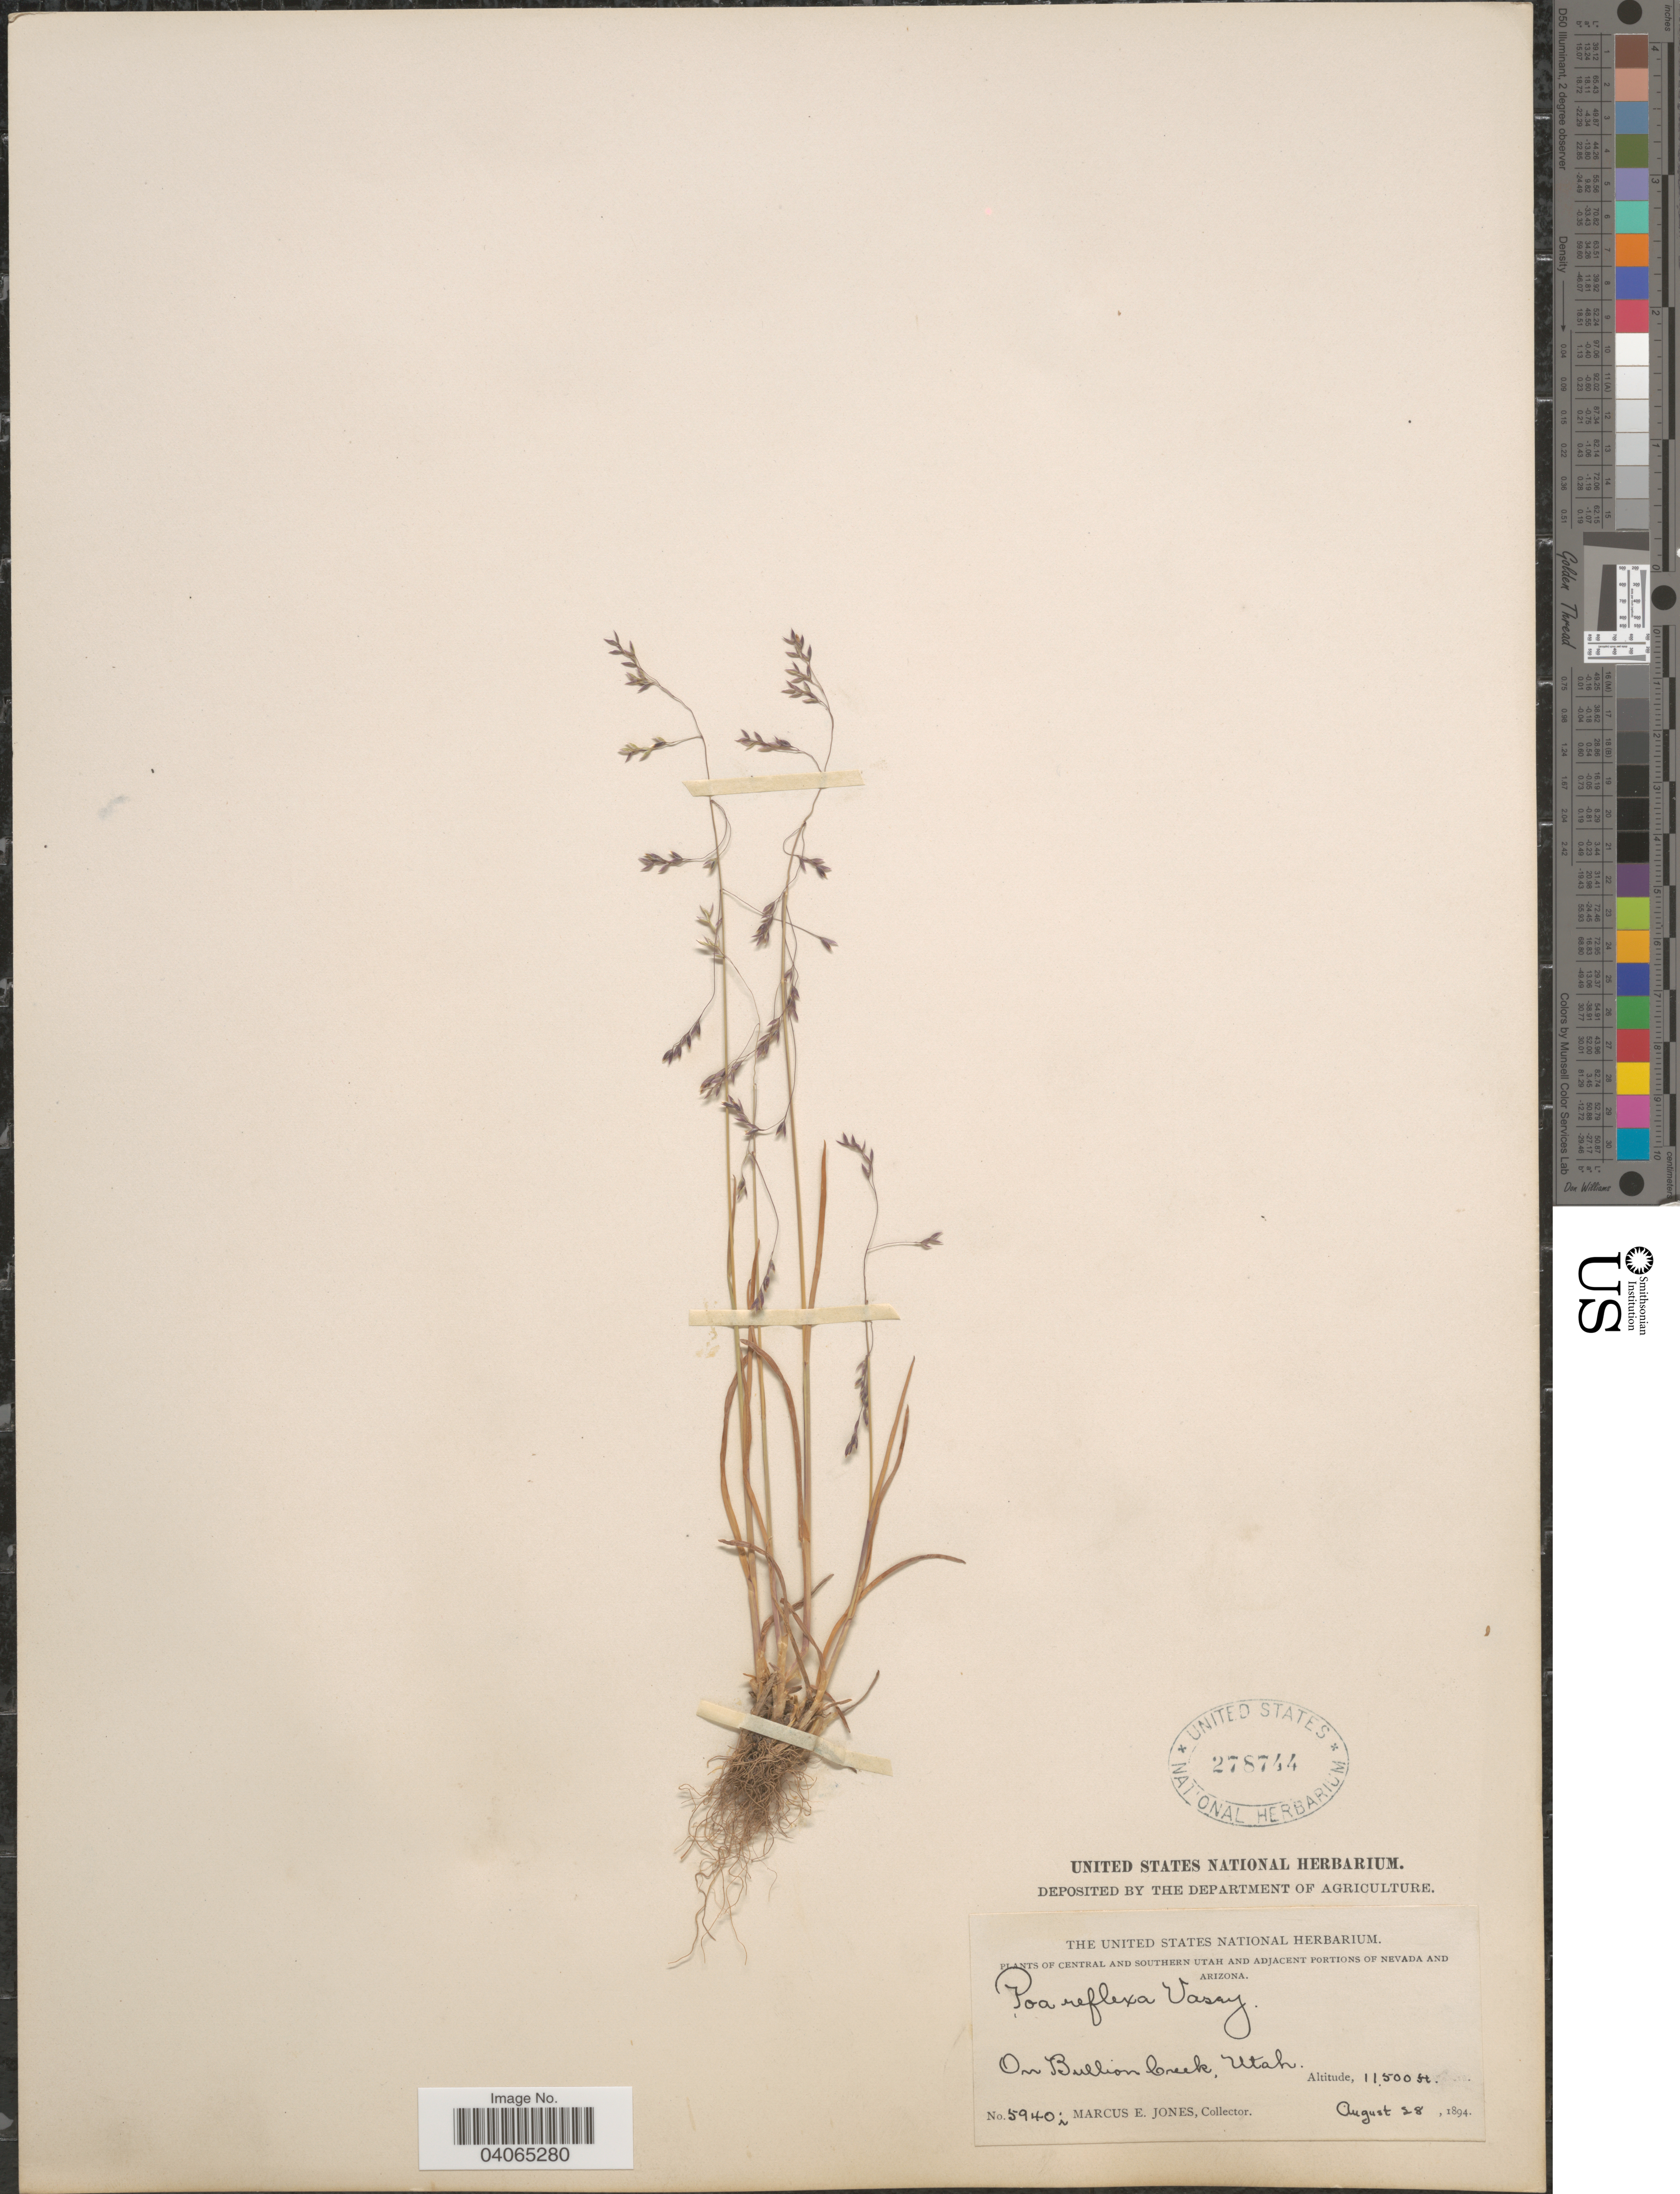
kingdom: Plantae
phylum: Tracheophyta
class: Liliopsida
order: Poales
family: Poaceae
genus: Poa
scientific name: Poa reflexa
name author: Vasey & Scribn.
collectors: M. E. Jones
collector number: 5940i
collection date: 1894-08-28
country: United States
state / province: Utah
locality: Central and Southern Utah. On Bullion Creek.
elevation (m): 3505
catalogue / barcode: US 278744